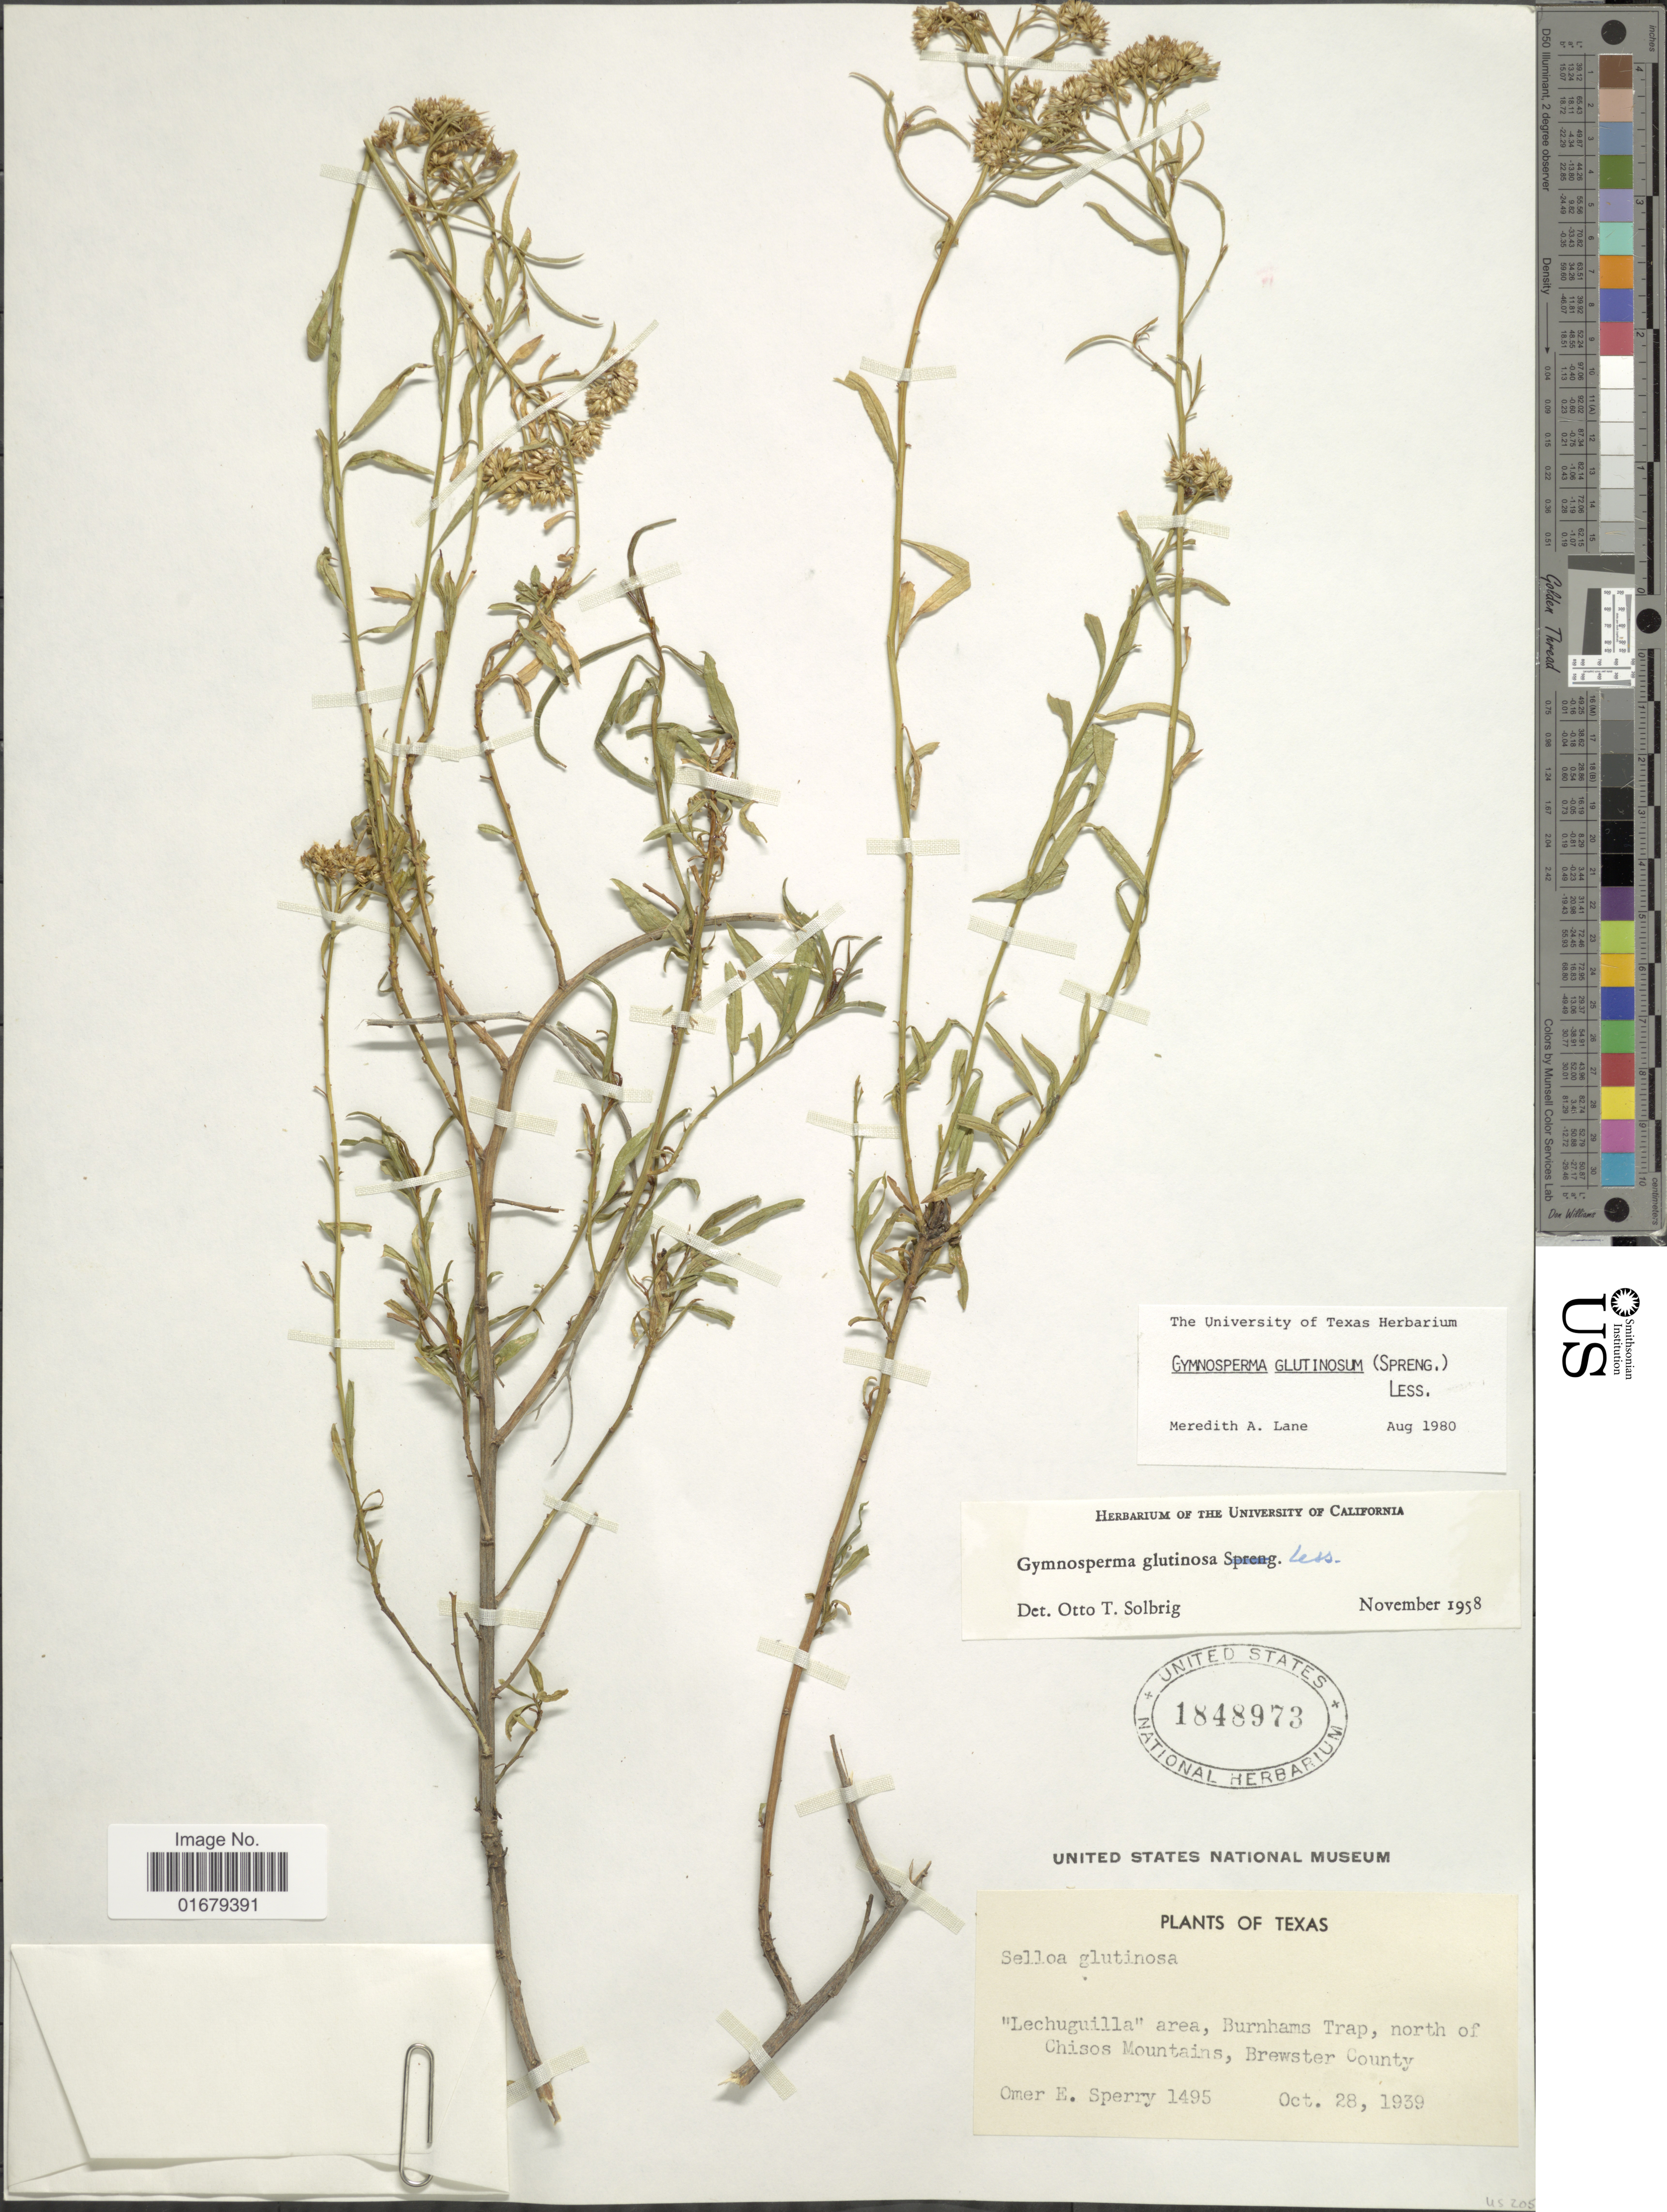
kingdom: Plantae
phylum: Tracheophyta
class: Magnoliopsida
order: Asterales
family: Asteraceae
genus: Gymnosperma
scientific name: Gymnosperma glutinosum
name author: (Spreng.) Less.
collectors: O. E. Sperry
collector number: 1495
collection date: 1939-10-28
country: United States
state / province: Texas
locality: Lechuguilla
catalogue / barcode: US 1848973